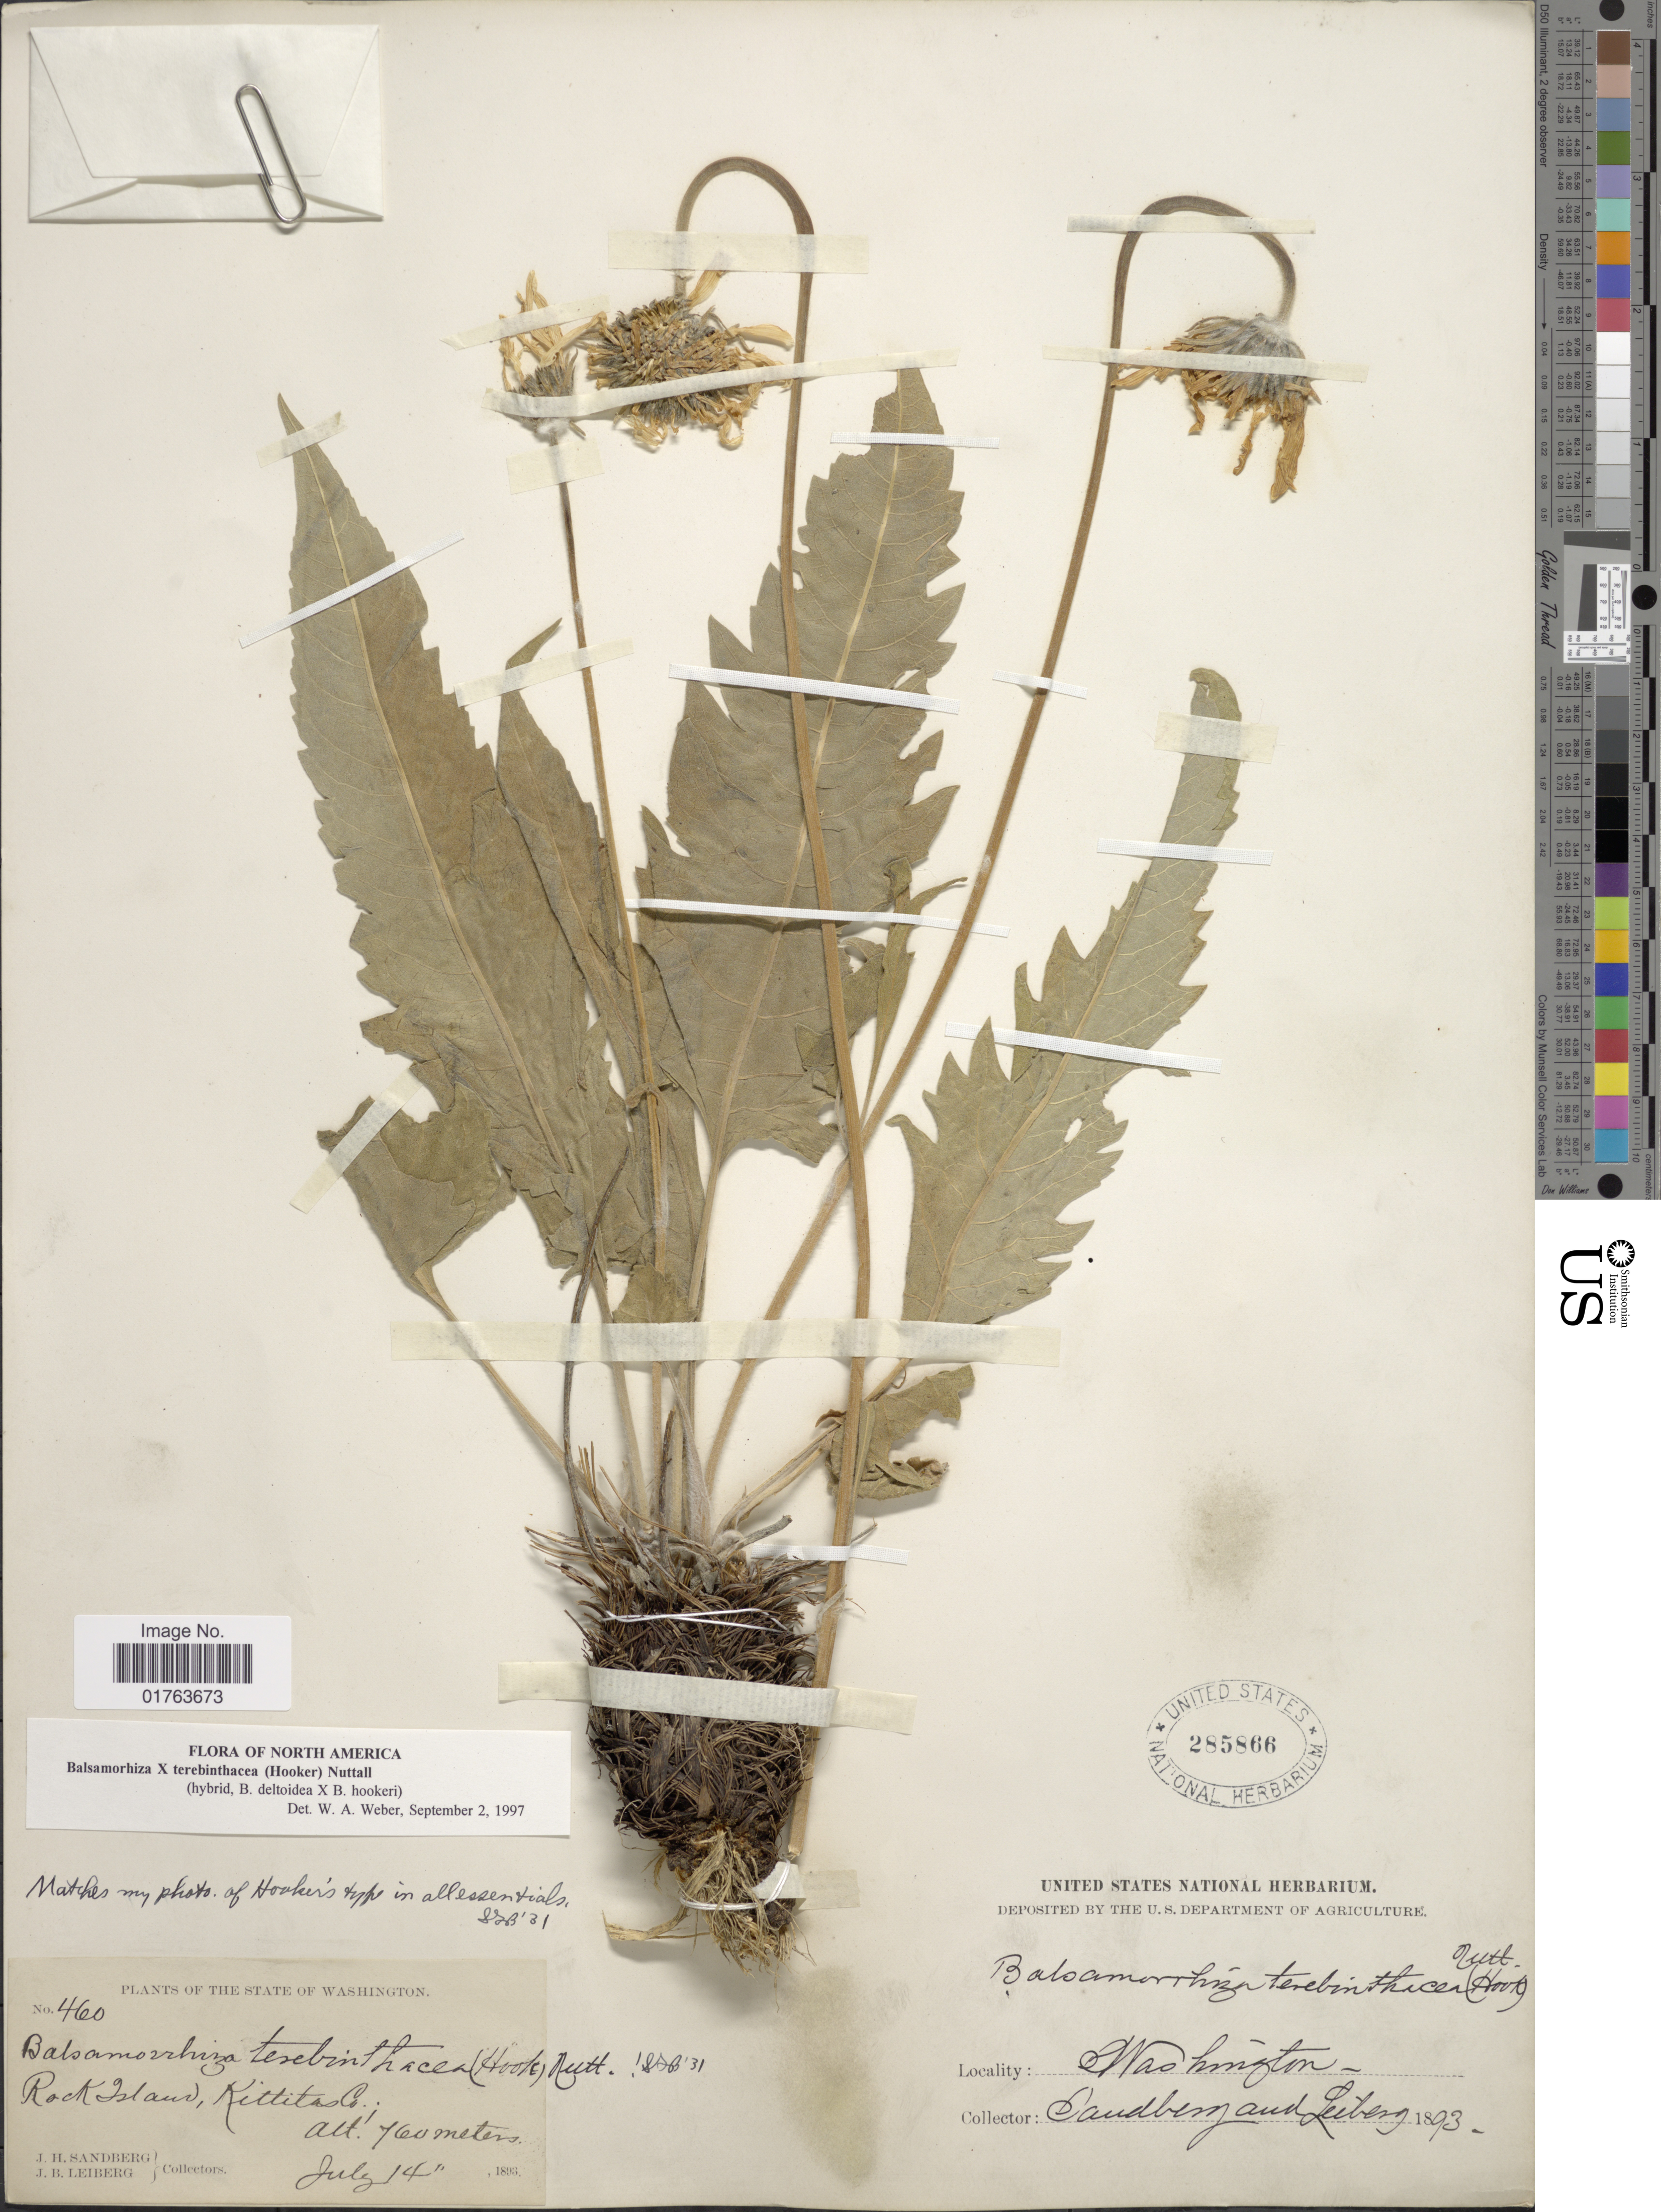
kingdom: Plantae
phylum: Tracheophyta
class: Magnoliopsida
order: Asterales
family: Asteraceae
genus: Balsamorhiza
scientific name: Balsamorhiza terebinthacea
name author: (Hook.) Nutt.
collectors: J. H. Sandberg & J. B. Leiberg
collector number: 460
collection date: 1893-07-14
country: United States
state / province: Washington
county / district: Kittitas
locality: Rock Island, Kittitas Co.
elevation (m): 760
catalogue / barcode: US 285866